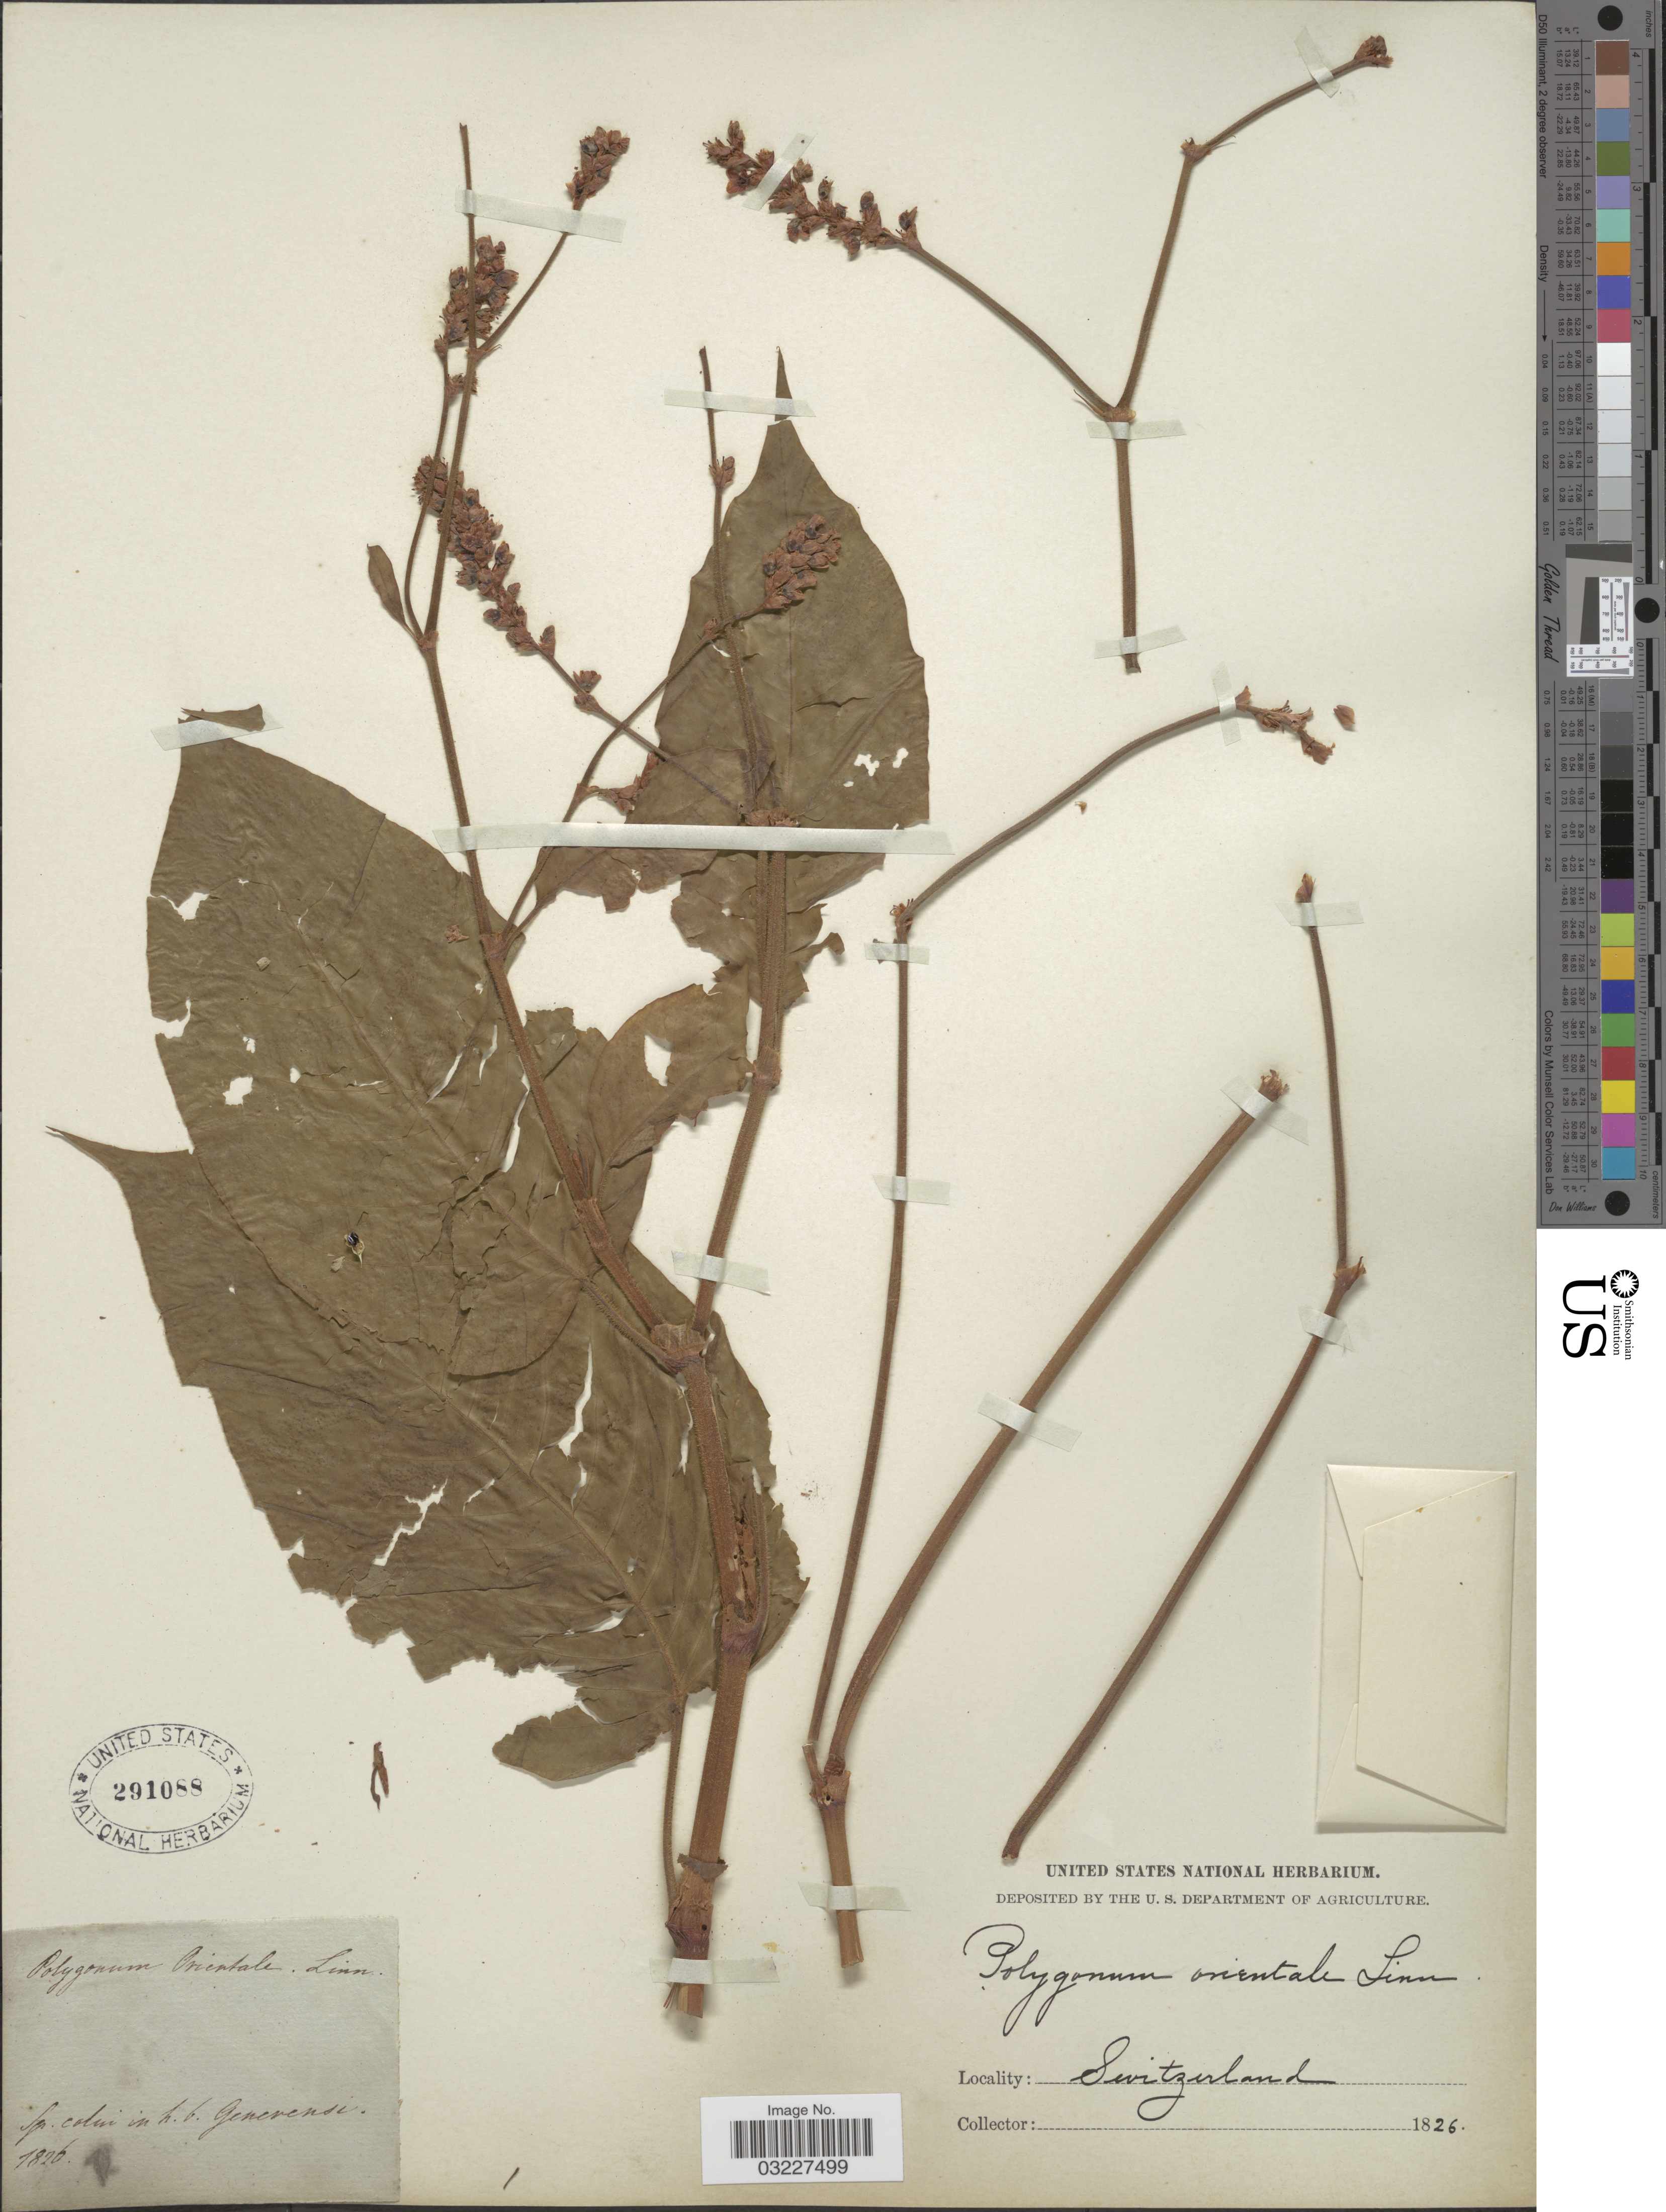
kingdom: Plantae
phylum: Tracheophyta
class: Magnoliopsida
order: Caryophyllales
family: Polygonaceae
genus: Polygonum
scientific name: Polygonum orientale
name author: L.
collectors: ex herb. United States National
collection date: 1826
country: Switzerland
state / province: Genève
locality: in h. b. Genevensi.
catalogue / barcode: US 291088